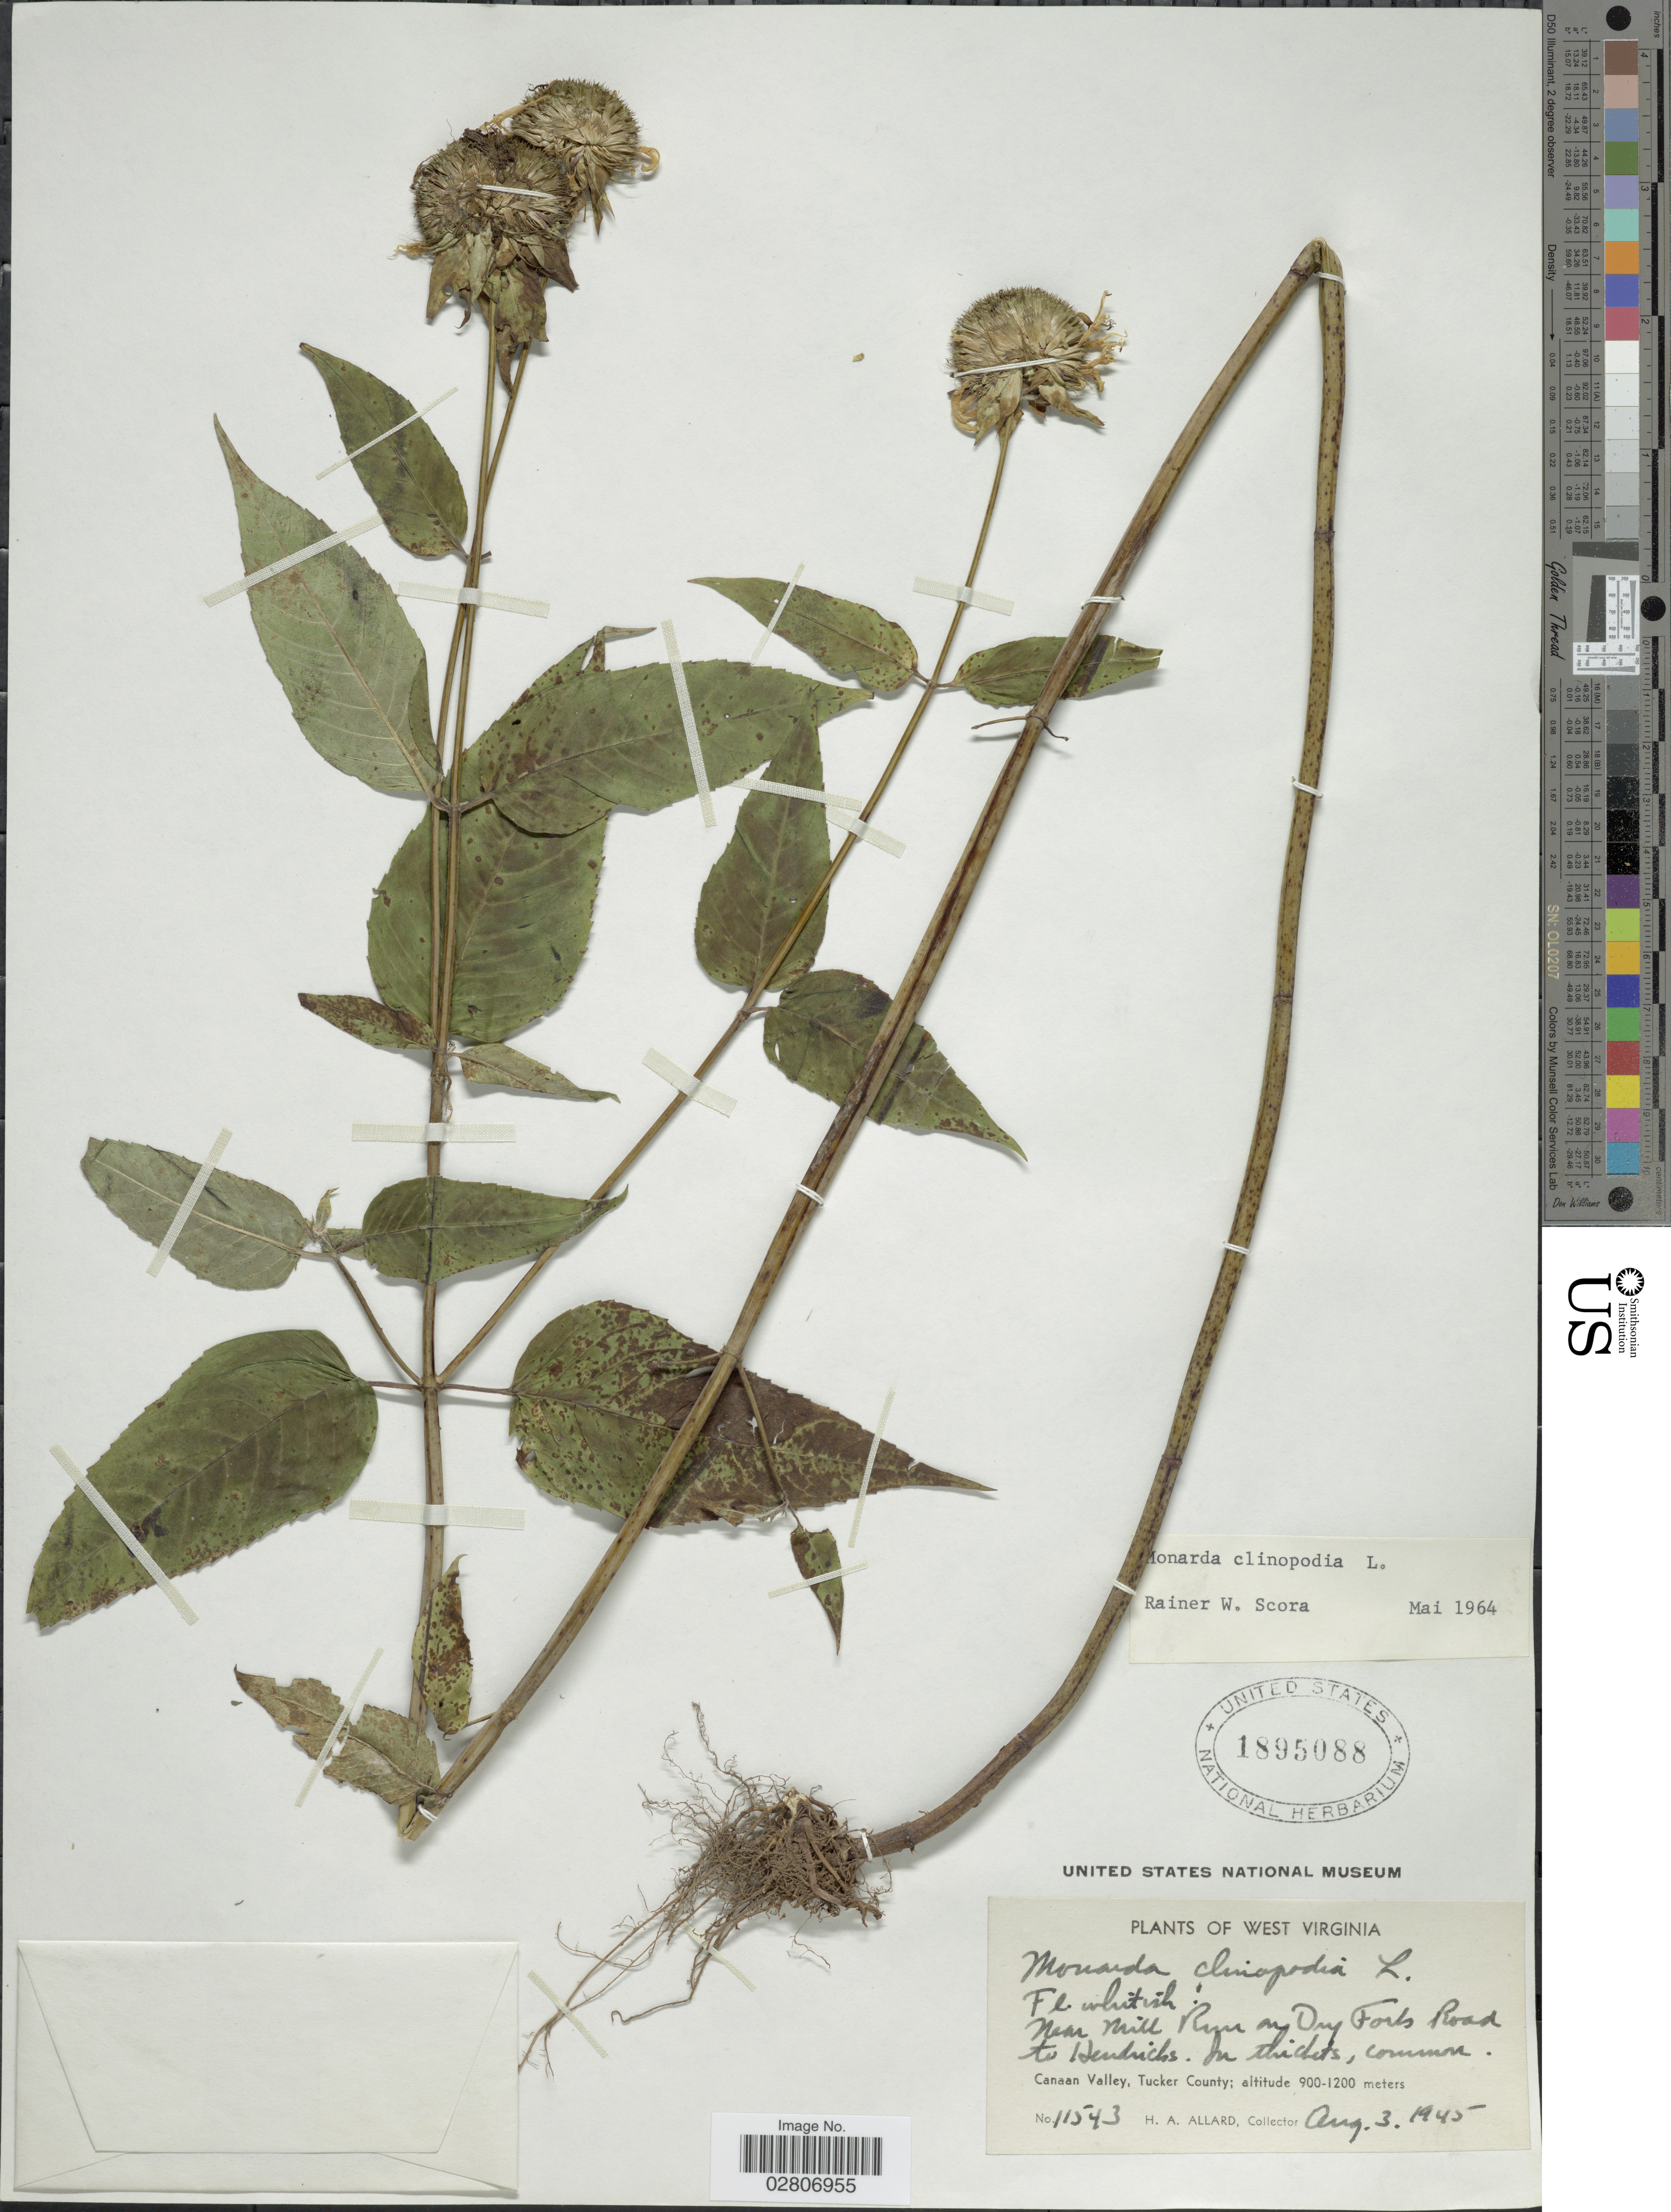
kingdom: Plantae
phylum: Tracheophyta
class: Magnoliopsida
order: Lamiales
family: Lamiaceae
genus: Monarda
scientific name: Monarda clinopodia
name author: L.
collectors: H. A. Allard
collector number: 11543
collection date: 1945-08-03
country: United States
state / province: West Virginia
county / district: Tucker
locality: Near Mill Run on Dry Forks Road to Hendricks. Canaan Valley, Tucker County.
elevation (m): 900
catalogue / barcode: US 1895088